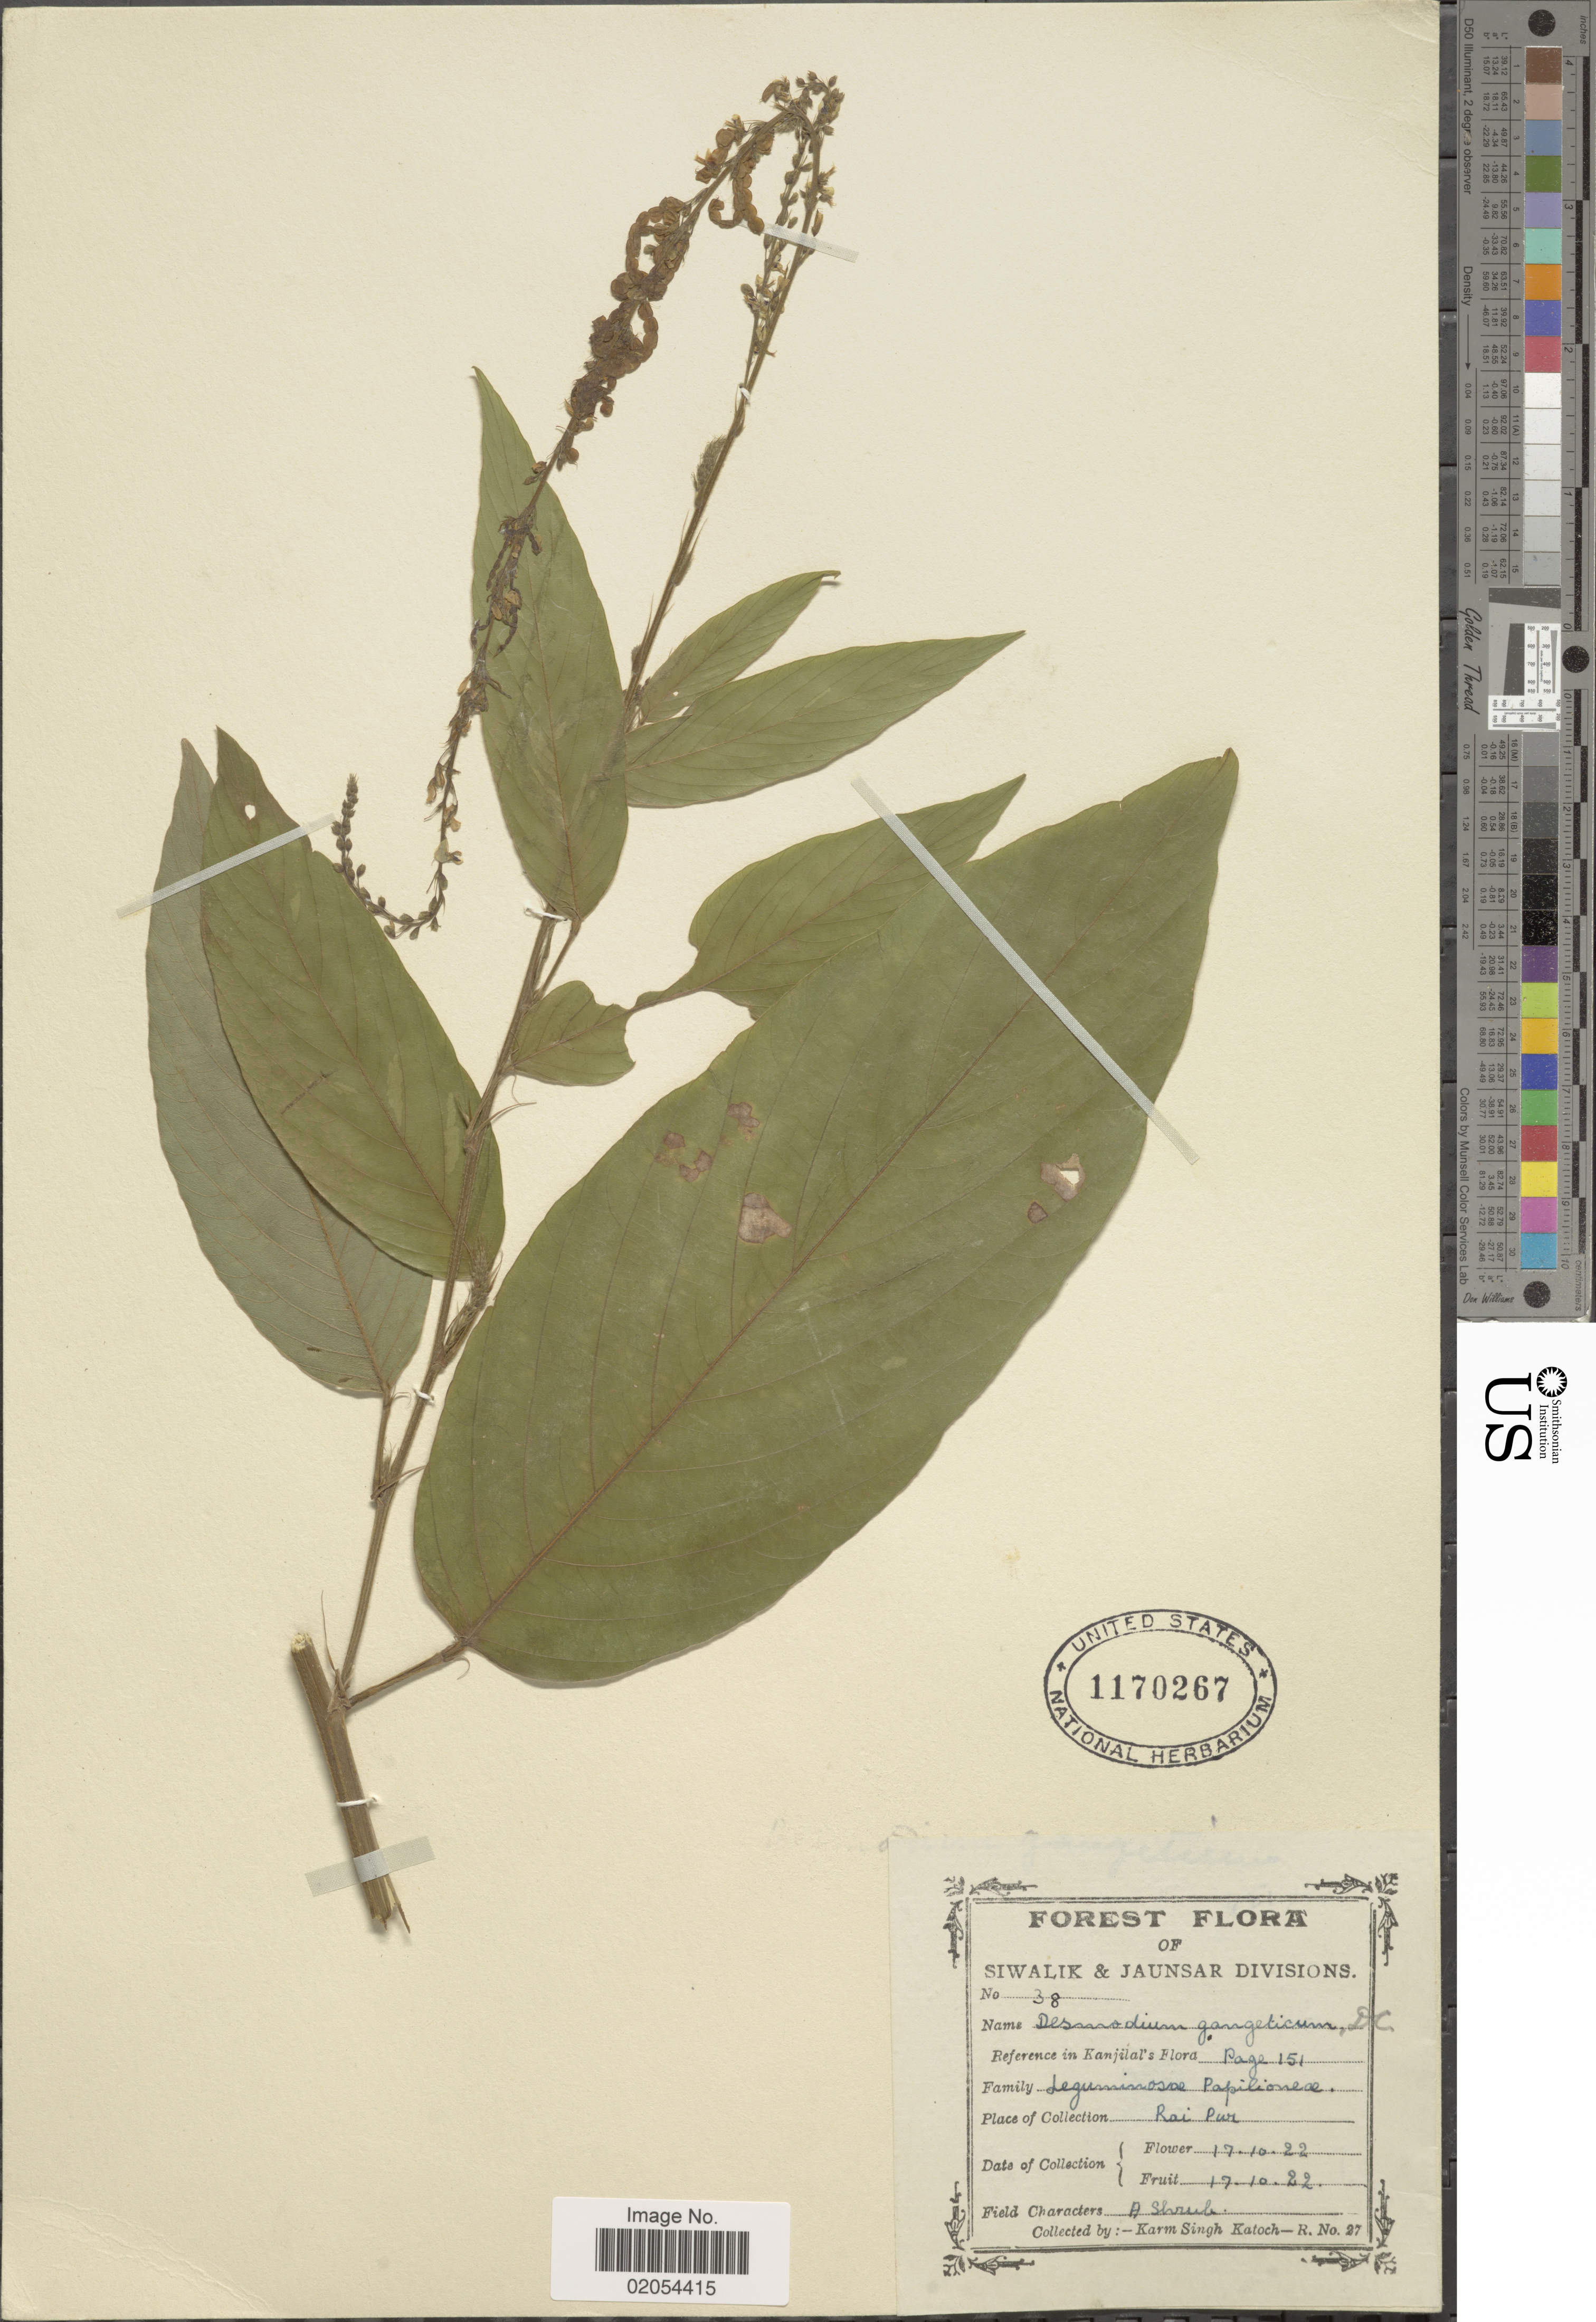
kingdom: Plantae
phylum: Tracheophyta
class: Magnoliopsida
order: Fabales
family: Fabaceae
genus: Pleurolobus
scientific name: Pleurolobus gangeticus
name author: (L.) J. St.-Hil. ex H. Ohashi & K. Ohashi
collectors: K. Katoch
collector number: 38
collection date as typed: Transcribed d/m/y: 17/10/22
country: India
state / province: Chhattisgarh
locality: Siwalak & Jaunsar, Rai Pur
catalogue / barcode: US 1170267